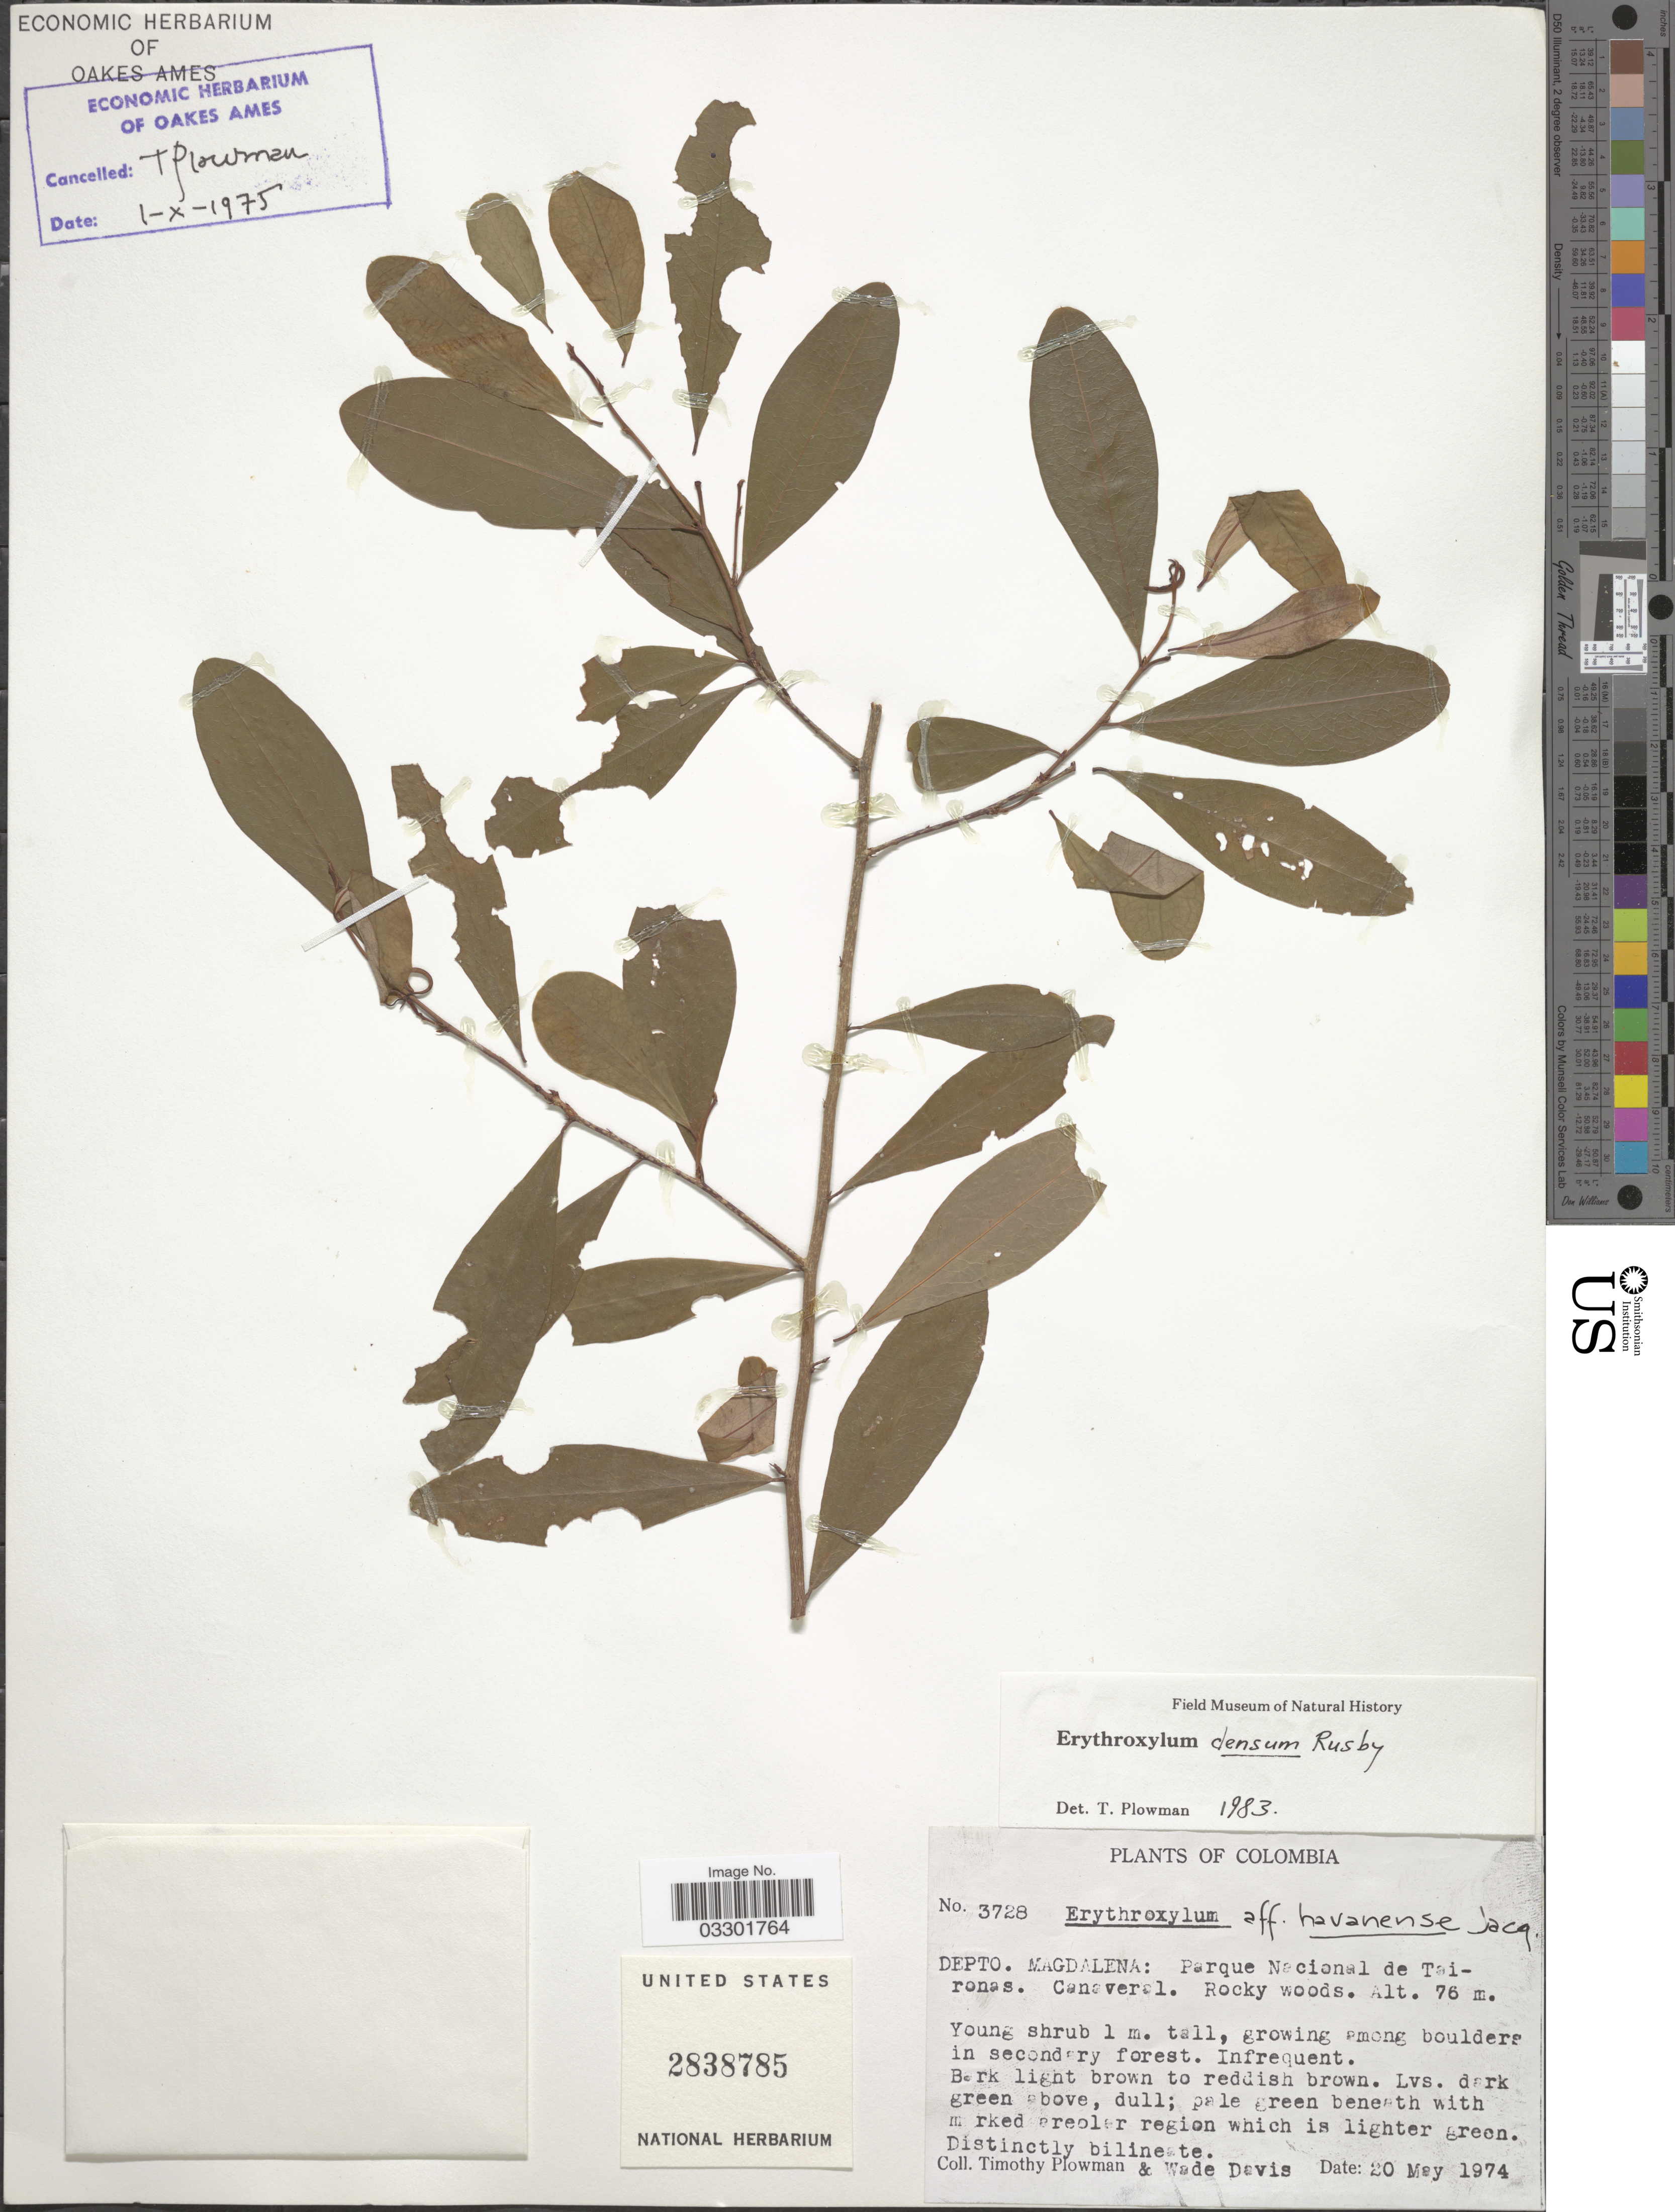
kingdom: Plantae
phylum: Tracheophyta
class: Magnoliopsida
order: Malpighiales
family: Erythroxylaceae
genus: Erythroxylum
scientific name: Erythroxylum densum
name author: Rusby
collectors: T. Plowman & W. Davis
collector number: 3728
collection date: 1974-05-20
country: Colombia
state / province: Magdalena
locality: Depto. Magdalena: Parque Nacional de Taironas. Canaveral.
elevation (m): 76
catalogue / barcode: US 2838785